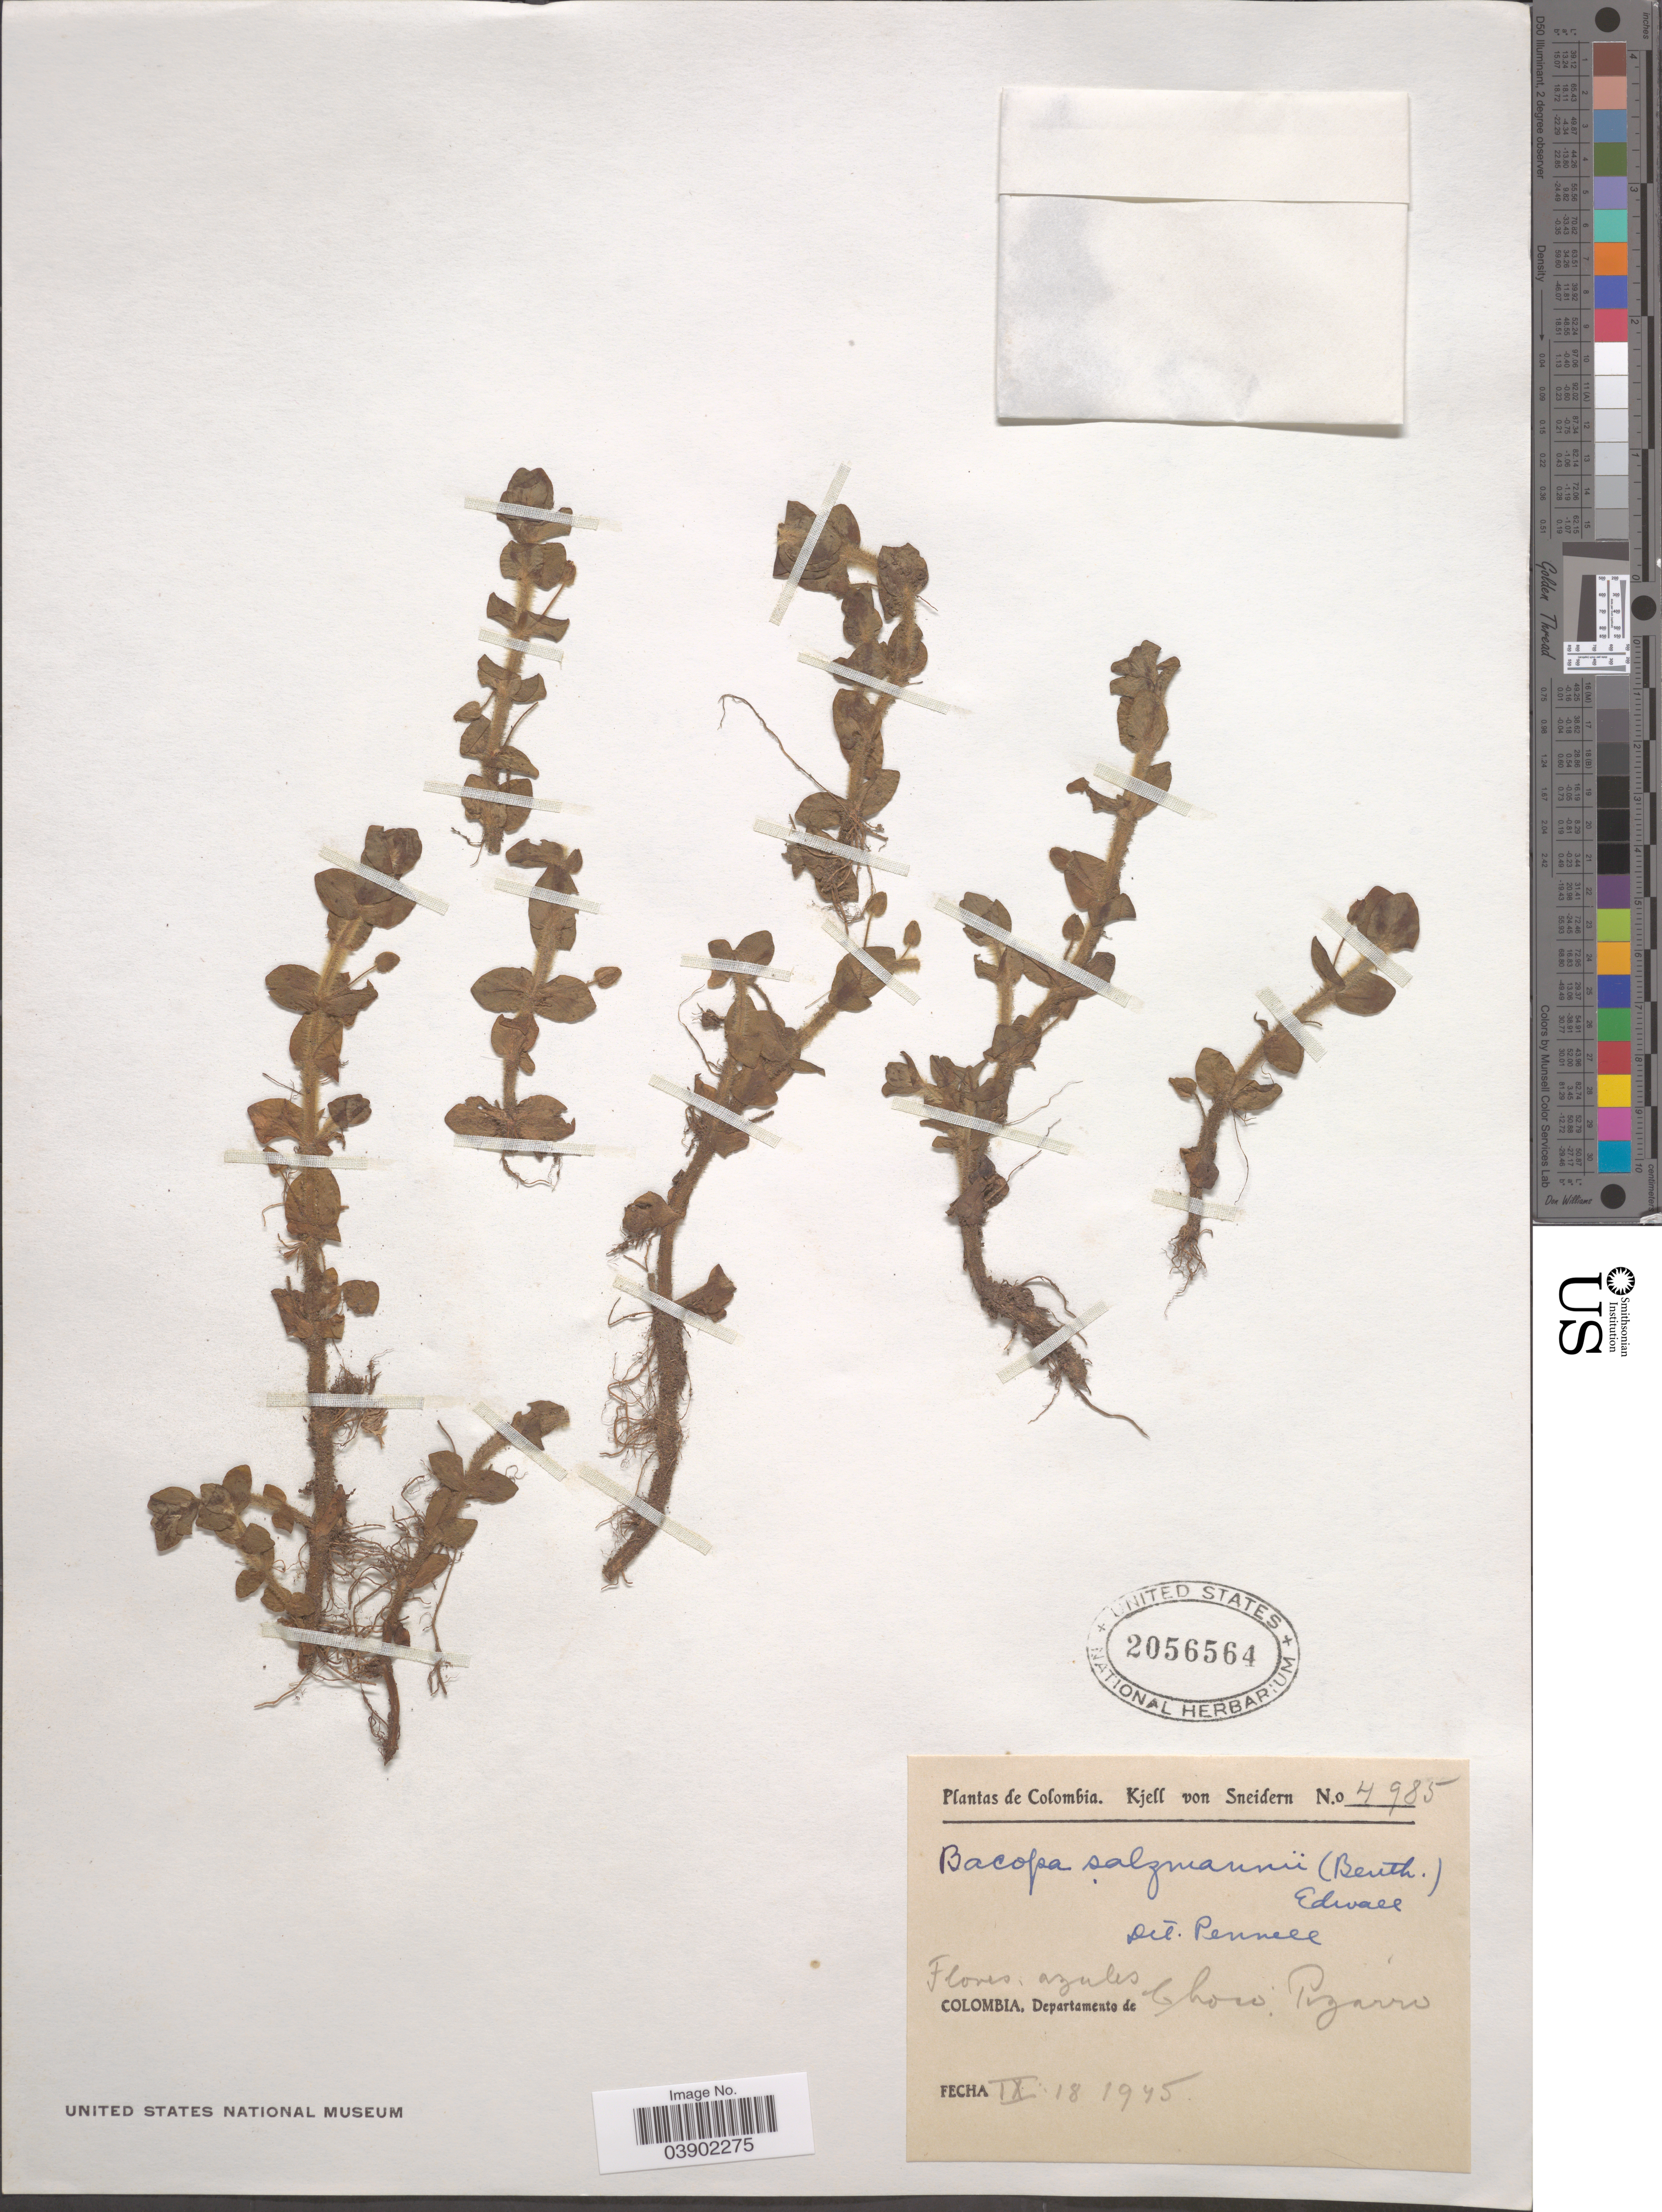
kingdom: Plantae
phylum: Tracheophyta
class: Magnoliopsida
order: Lamiales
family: Plantaginaceae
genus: Bacopa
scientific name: Bacopa salzmannii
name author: (Benth.) Wettst. ex Edwall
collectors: K. von Sneidern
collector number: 4985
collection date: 1945-09-18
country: Colombia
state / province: Chocó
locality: Departamento de Choco. Pizarro.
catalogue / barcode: US 2056564